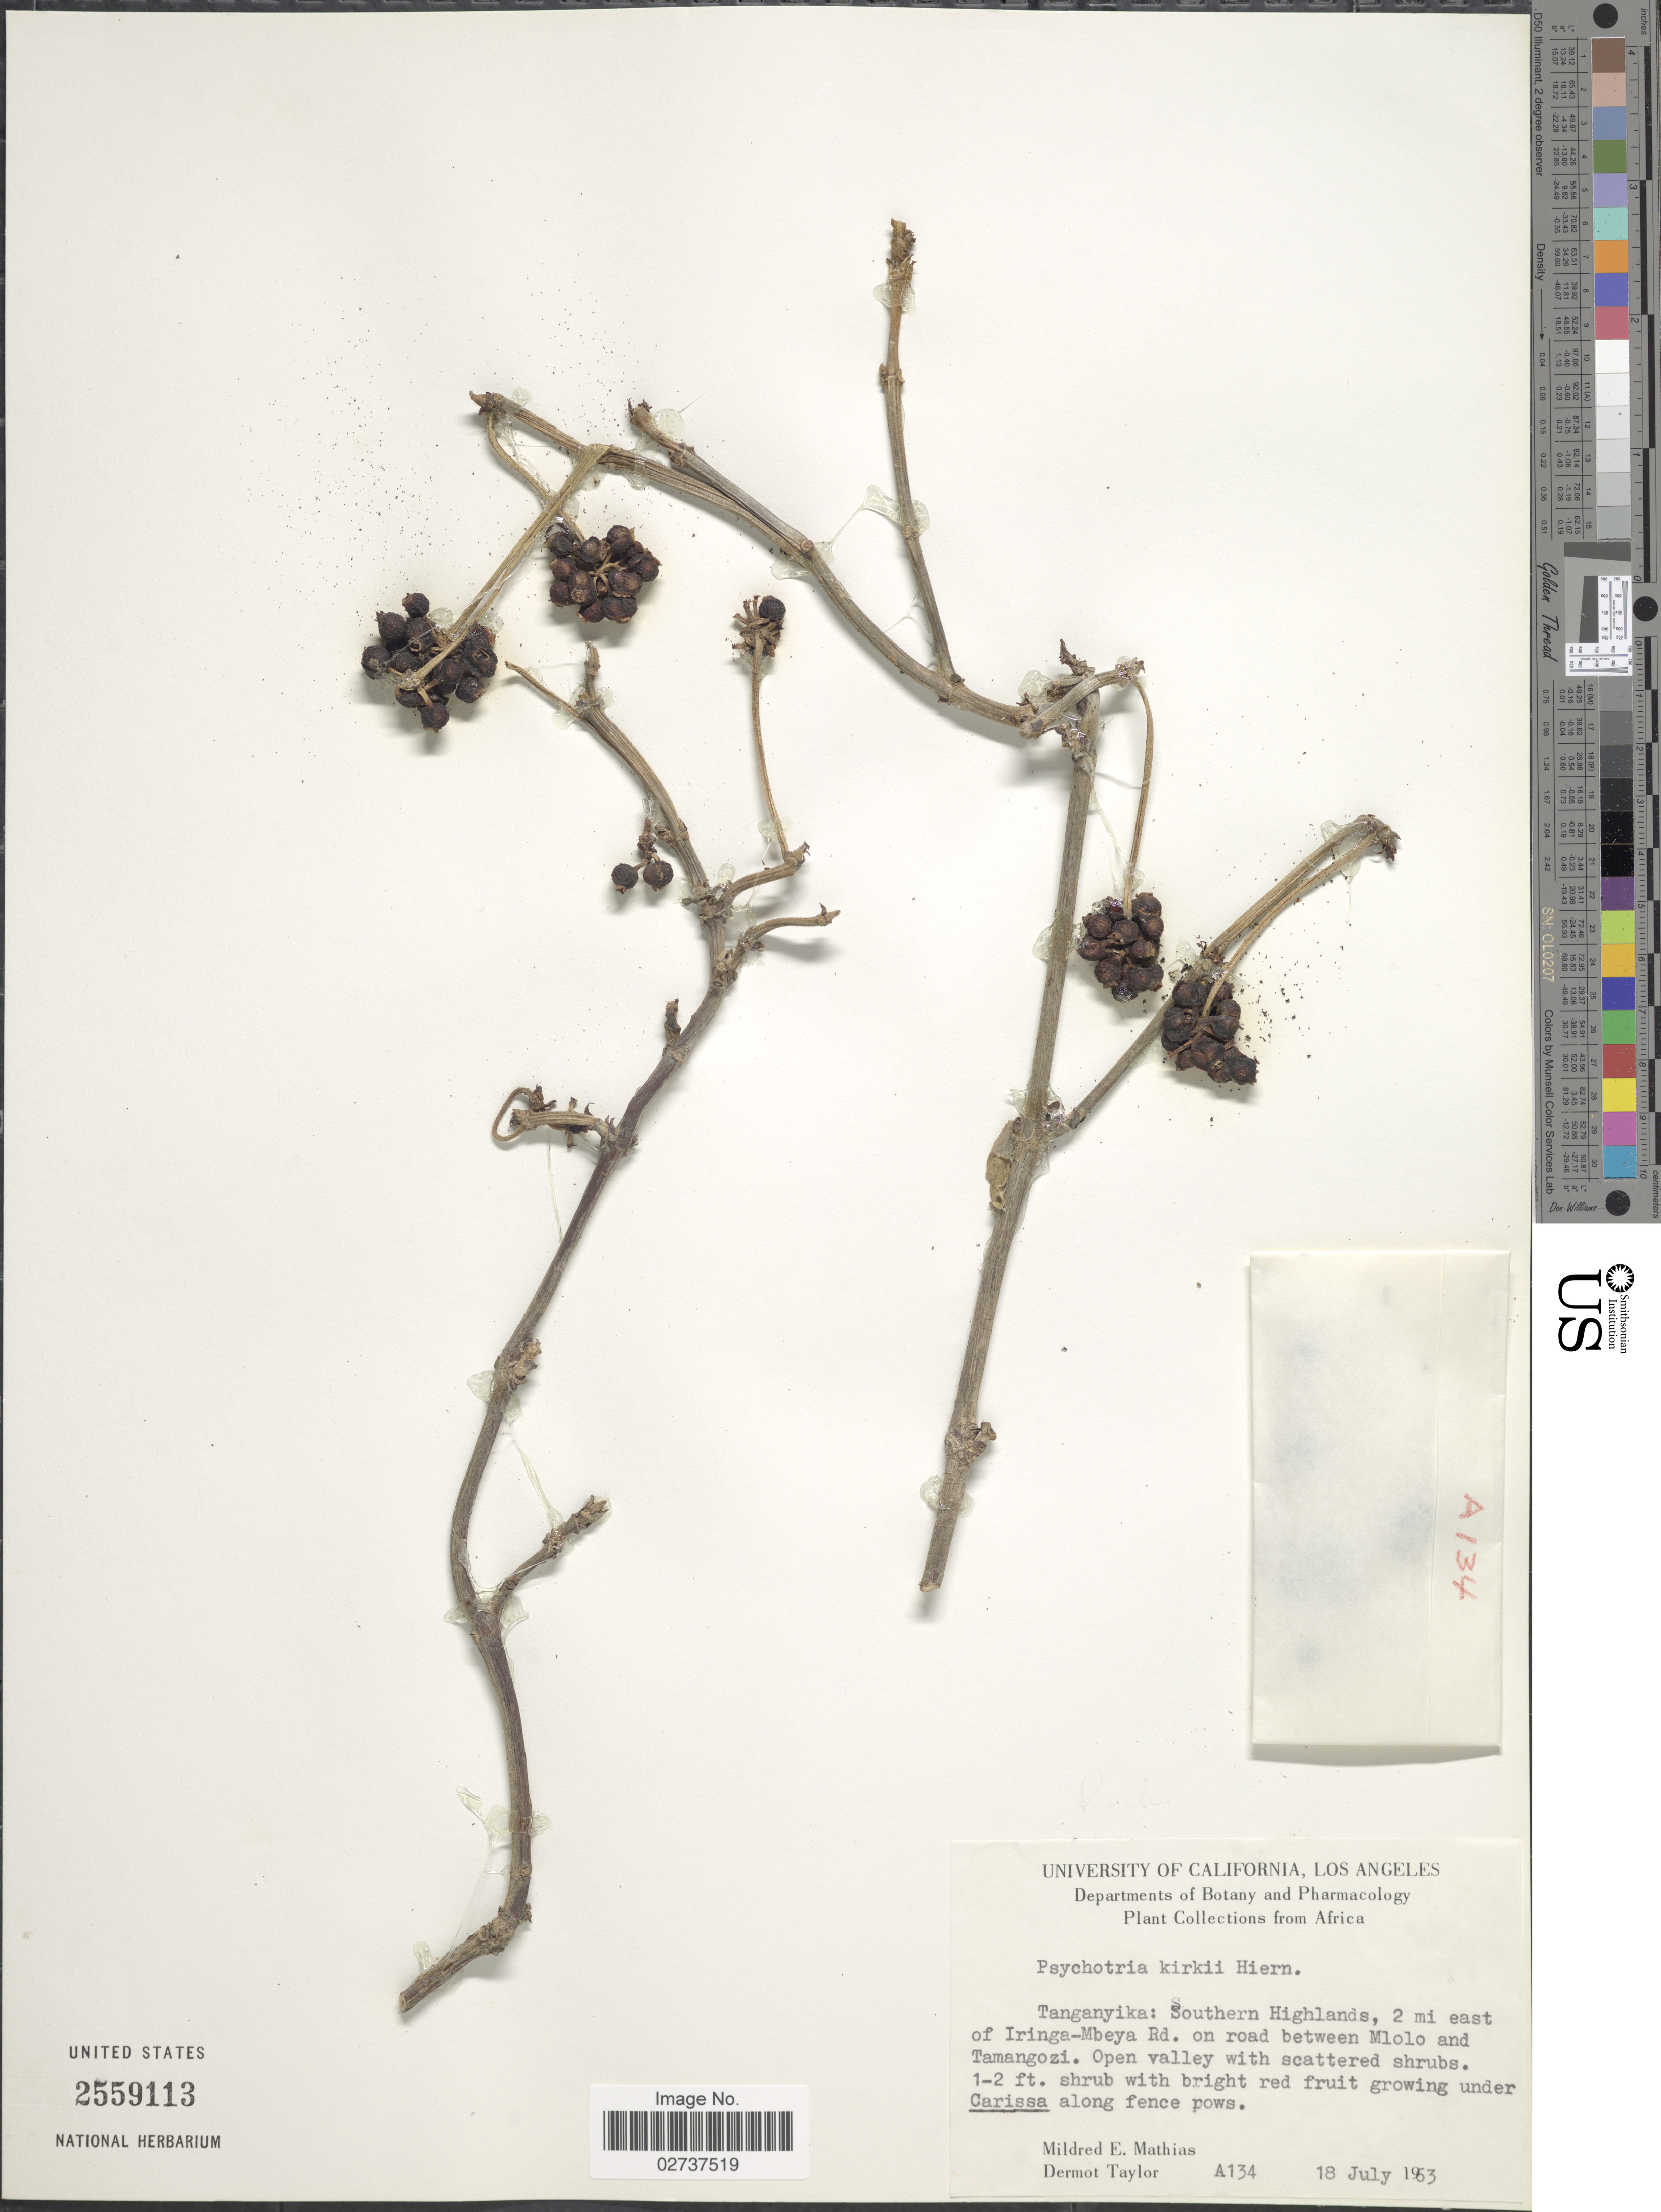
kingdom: Plantae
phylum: Tracheophyta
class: Magnoliopsida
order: Gentianales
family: Rubiaceae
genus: Psychotria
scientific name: Psychotria kirkii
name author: Hiern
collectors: M. E. Mathias & D. Taylor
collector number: A134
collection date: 1963-07-18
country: Tanzania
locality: Tanganyika: Southern Highlands, 2 mi east of Iringa-Mbeya Rd. on road between Mlolo and Tamangozi, open valley.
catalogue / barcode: US 2559113